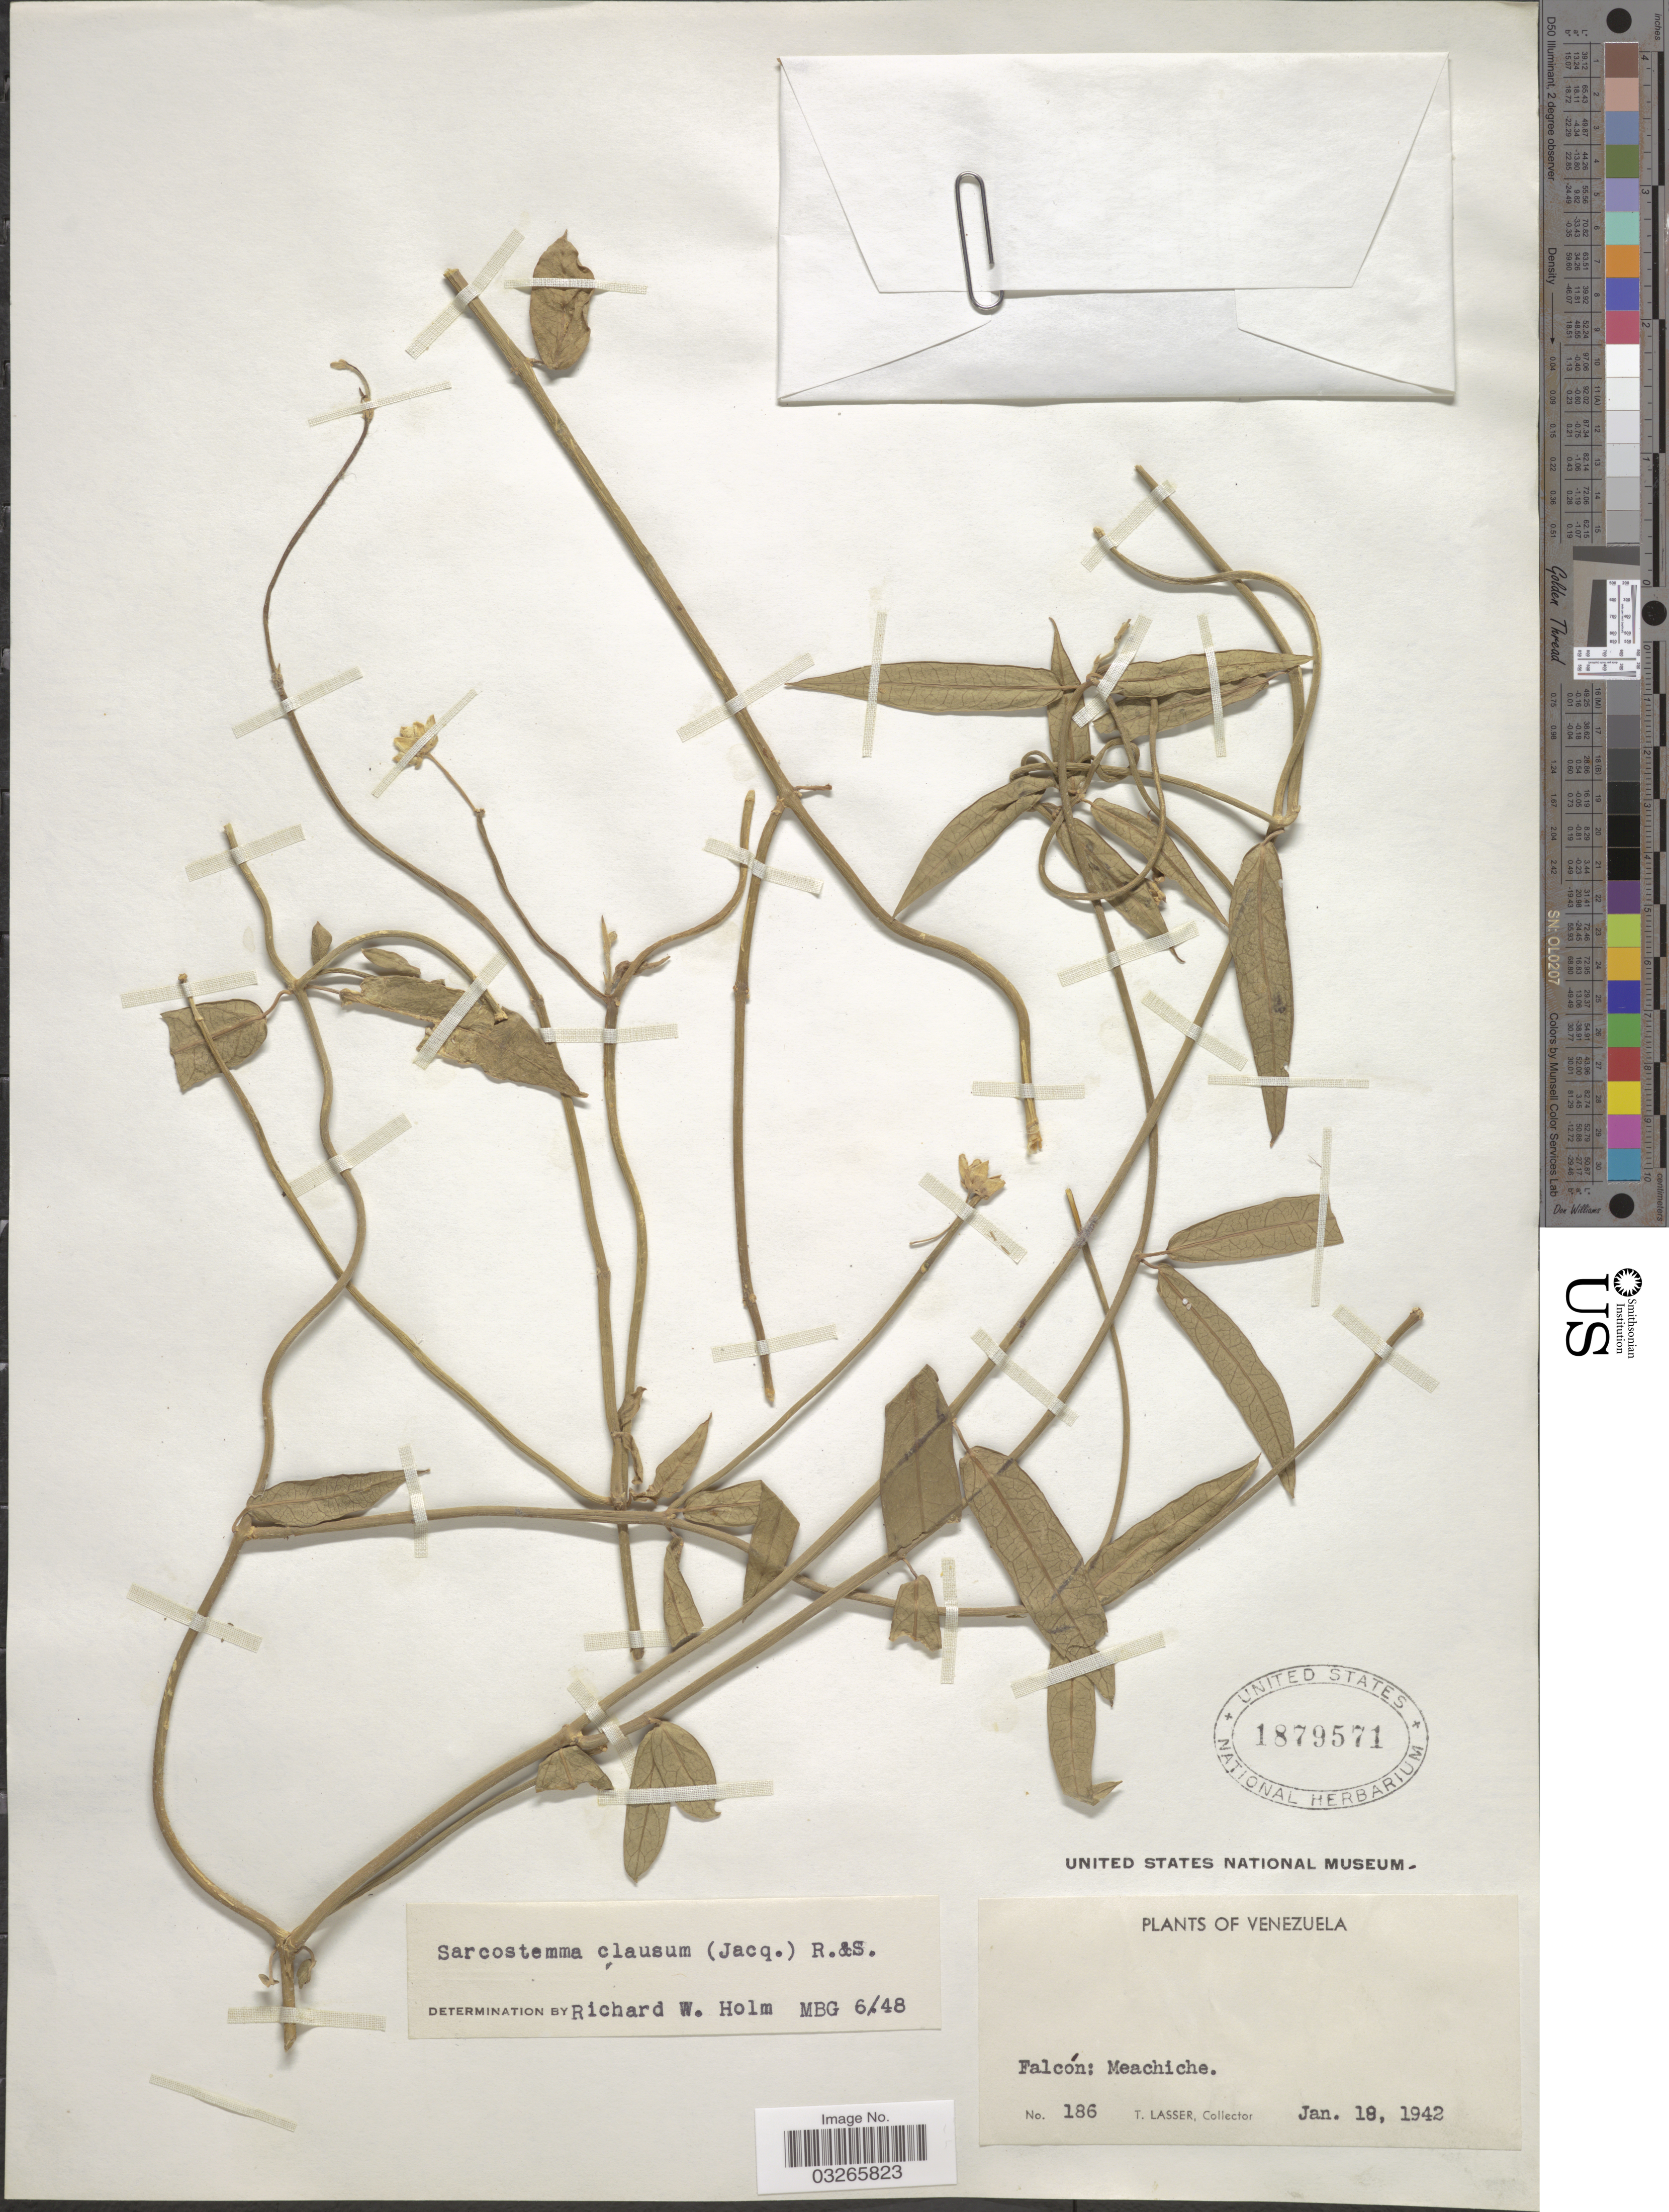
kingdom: Plantae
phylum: Tracheophyta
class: Magnoliopsida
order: Gentianales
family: Apocynaceae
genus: Sarcostemma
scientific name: Sarcostemma clausum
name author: (Jacq.) Schult.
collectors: T. Lasser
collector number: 186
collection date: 1942-01-18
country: Venezuela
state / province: Falcón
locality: Meachiche.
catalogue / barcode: US 1879571